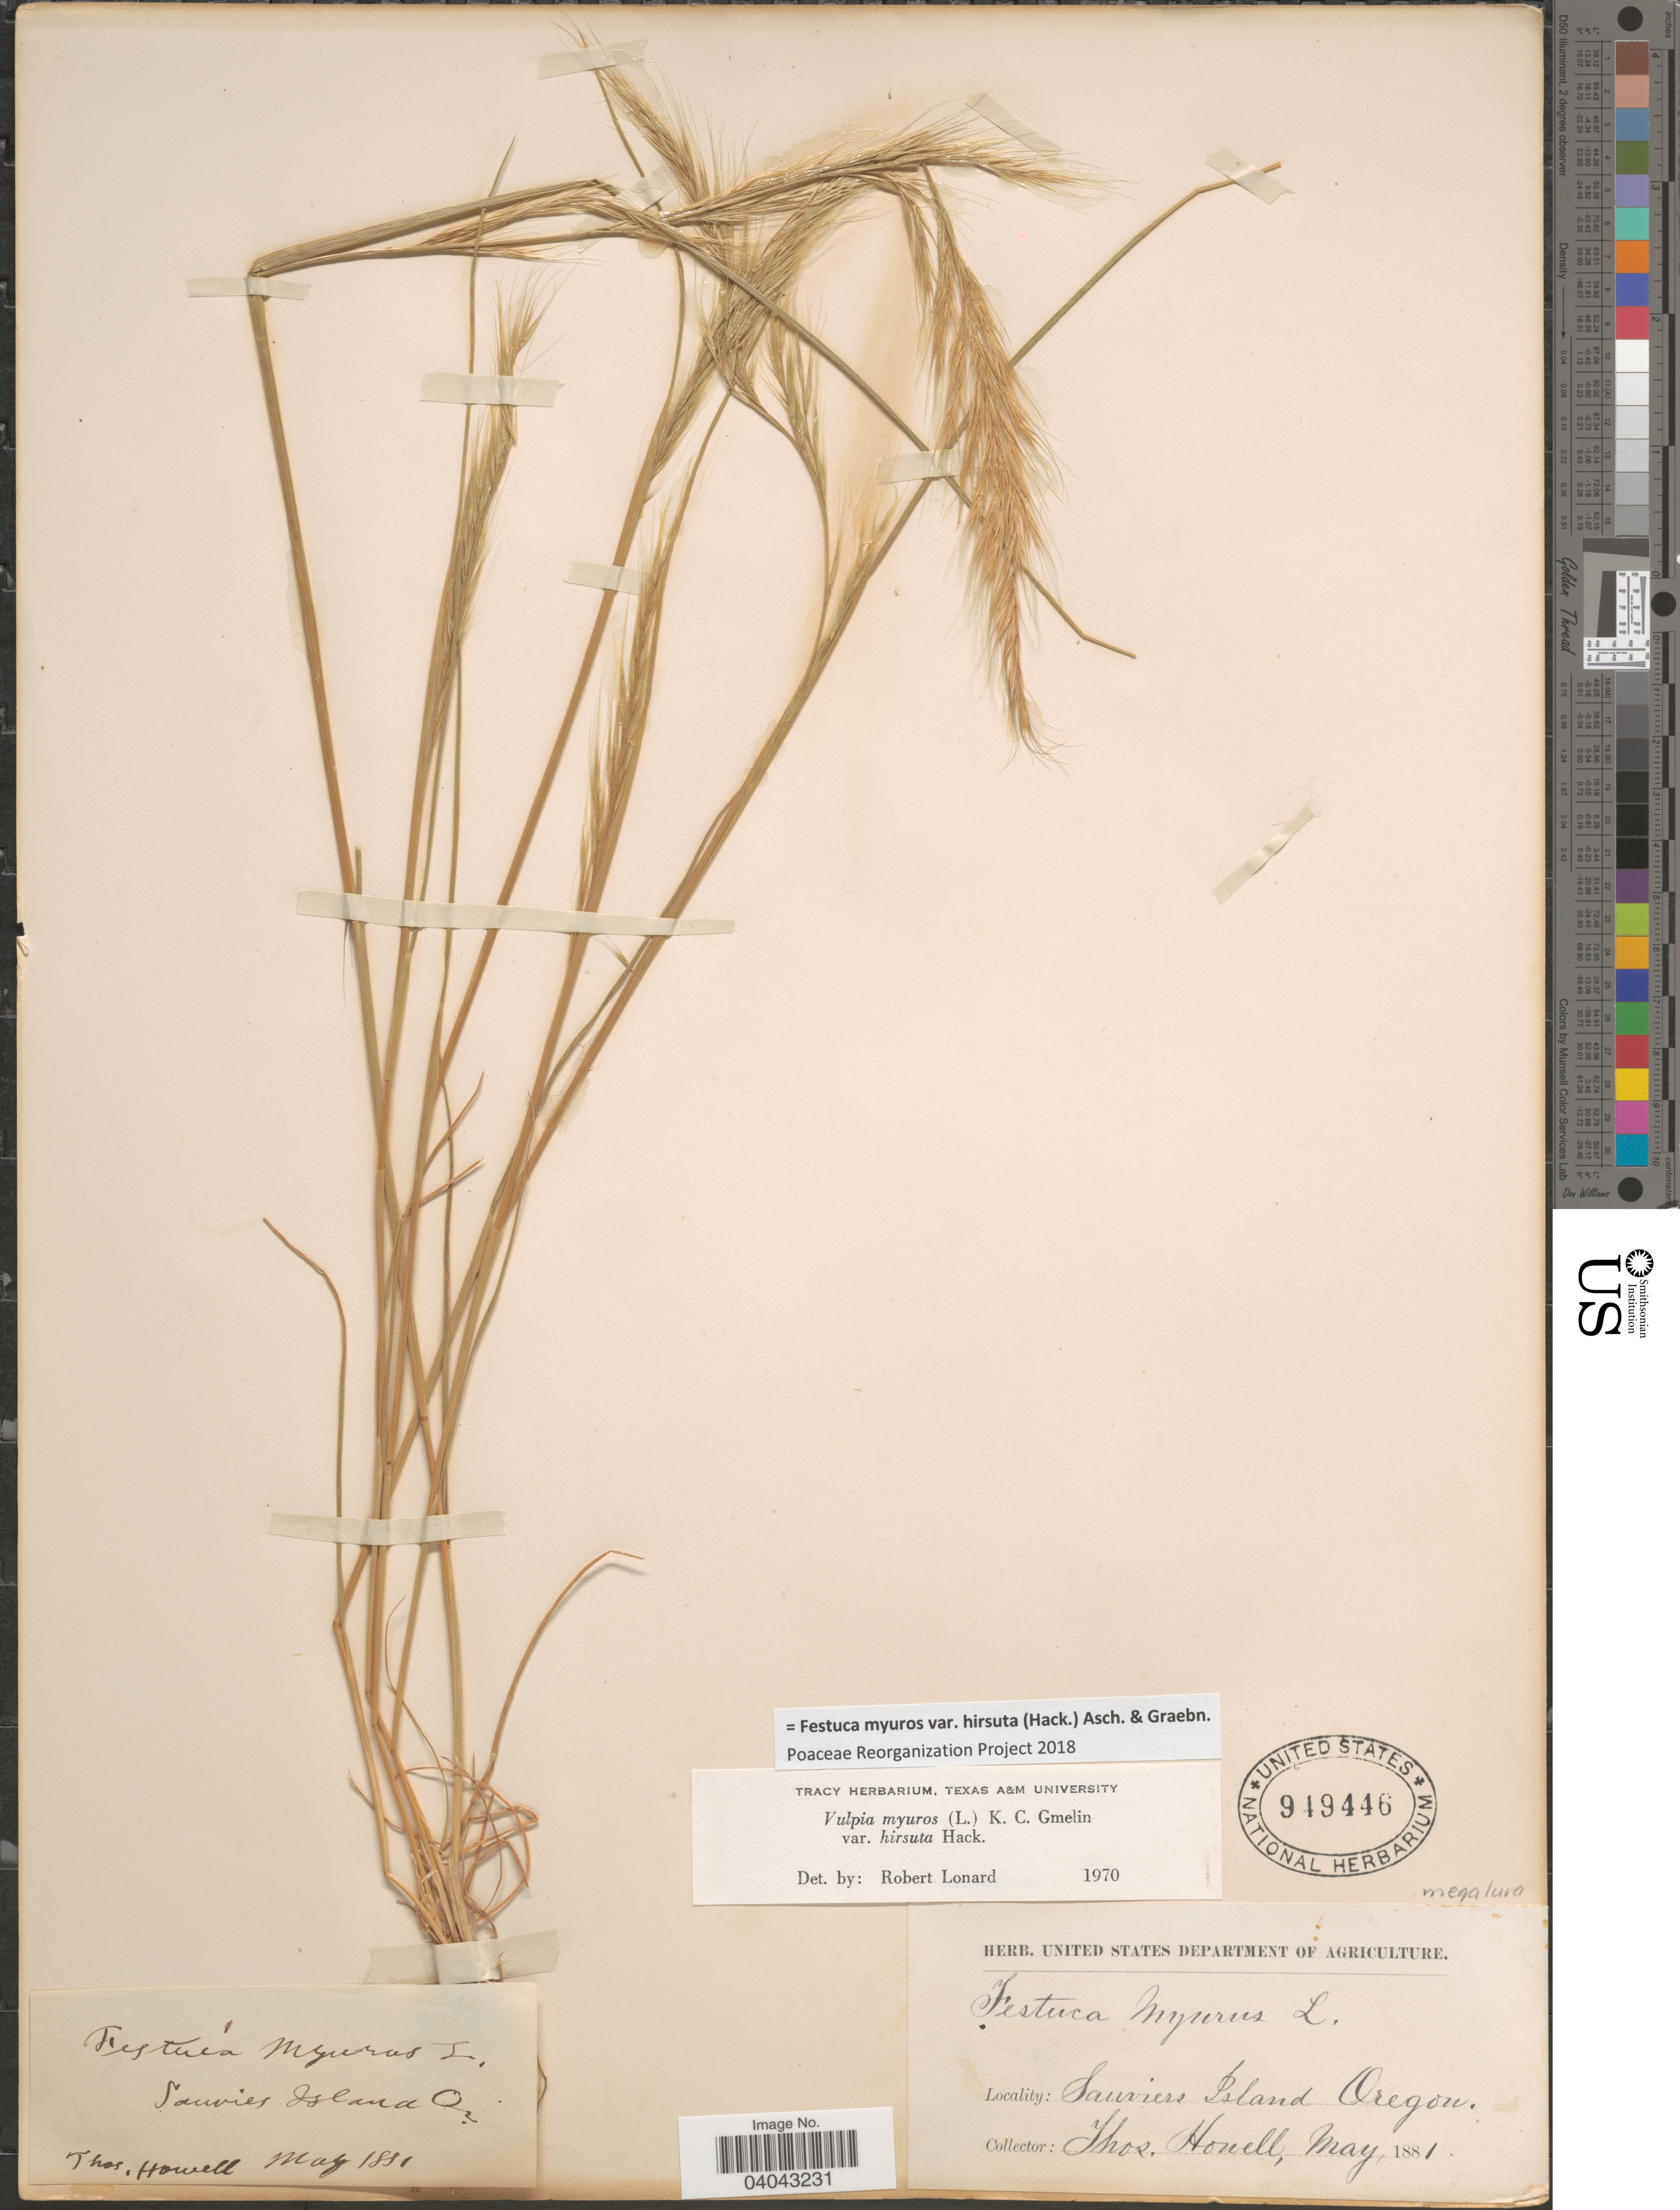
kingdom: Plantae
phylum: Tracheophyta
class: Liliopsida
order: Poales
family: Poaceae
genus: Festuca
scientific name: Festuca myuros var. hirsuta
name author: (Hack.) Asch. & Graebn.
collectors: T. Howell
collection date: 1881-05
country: United States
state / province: Oregon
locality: Sauvies Island.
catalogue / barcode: US 949446